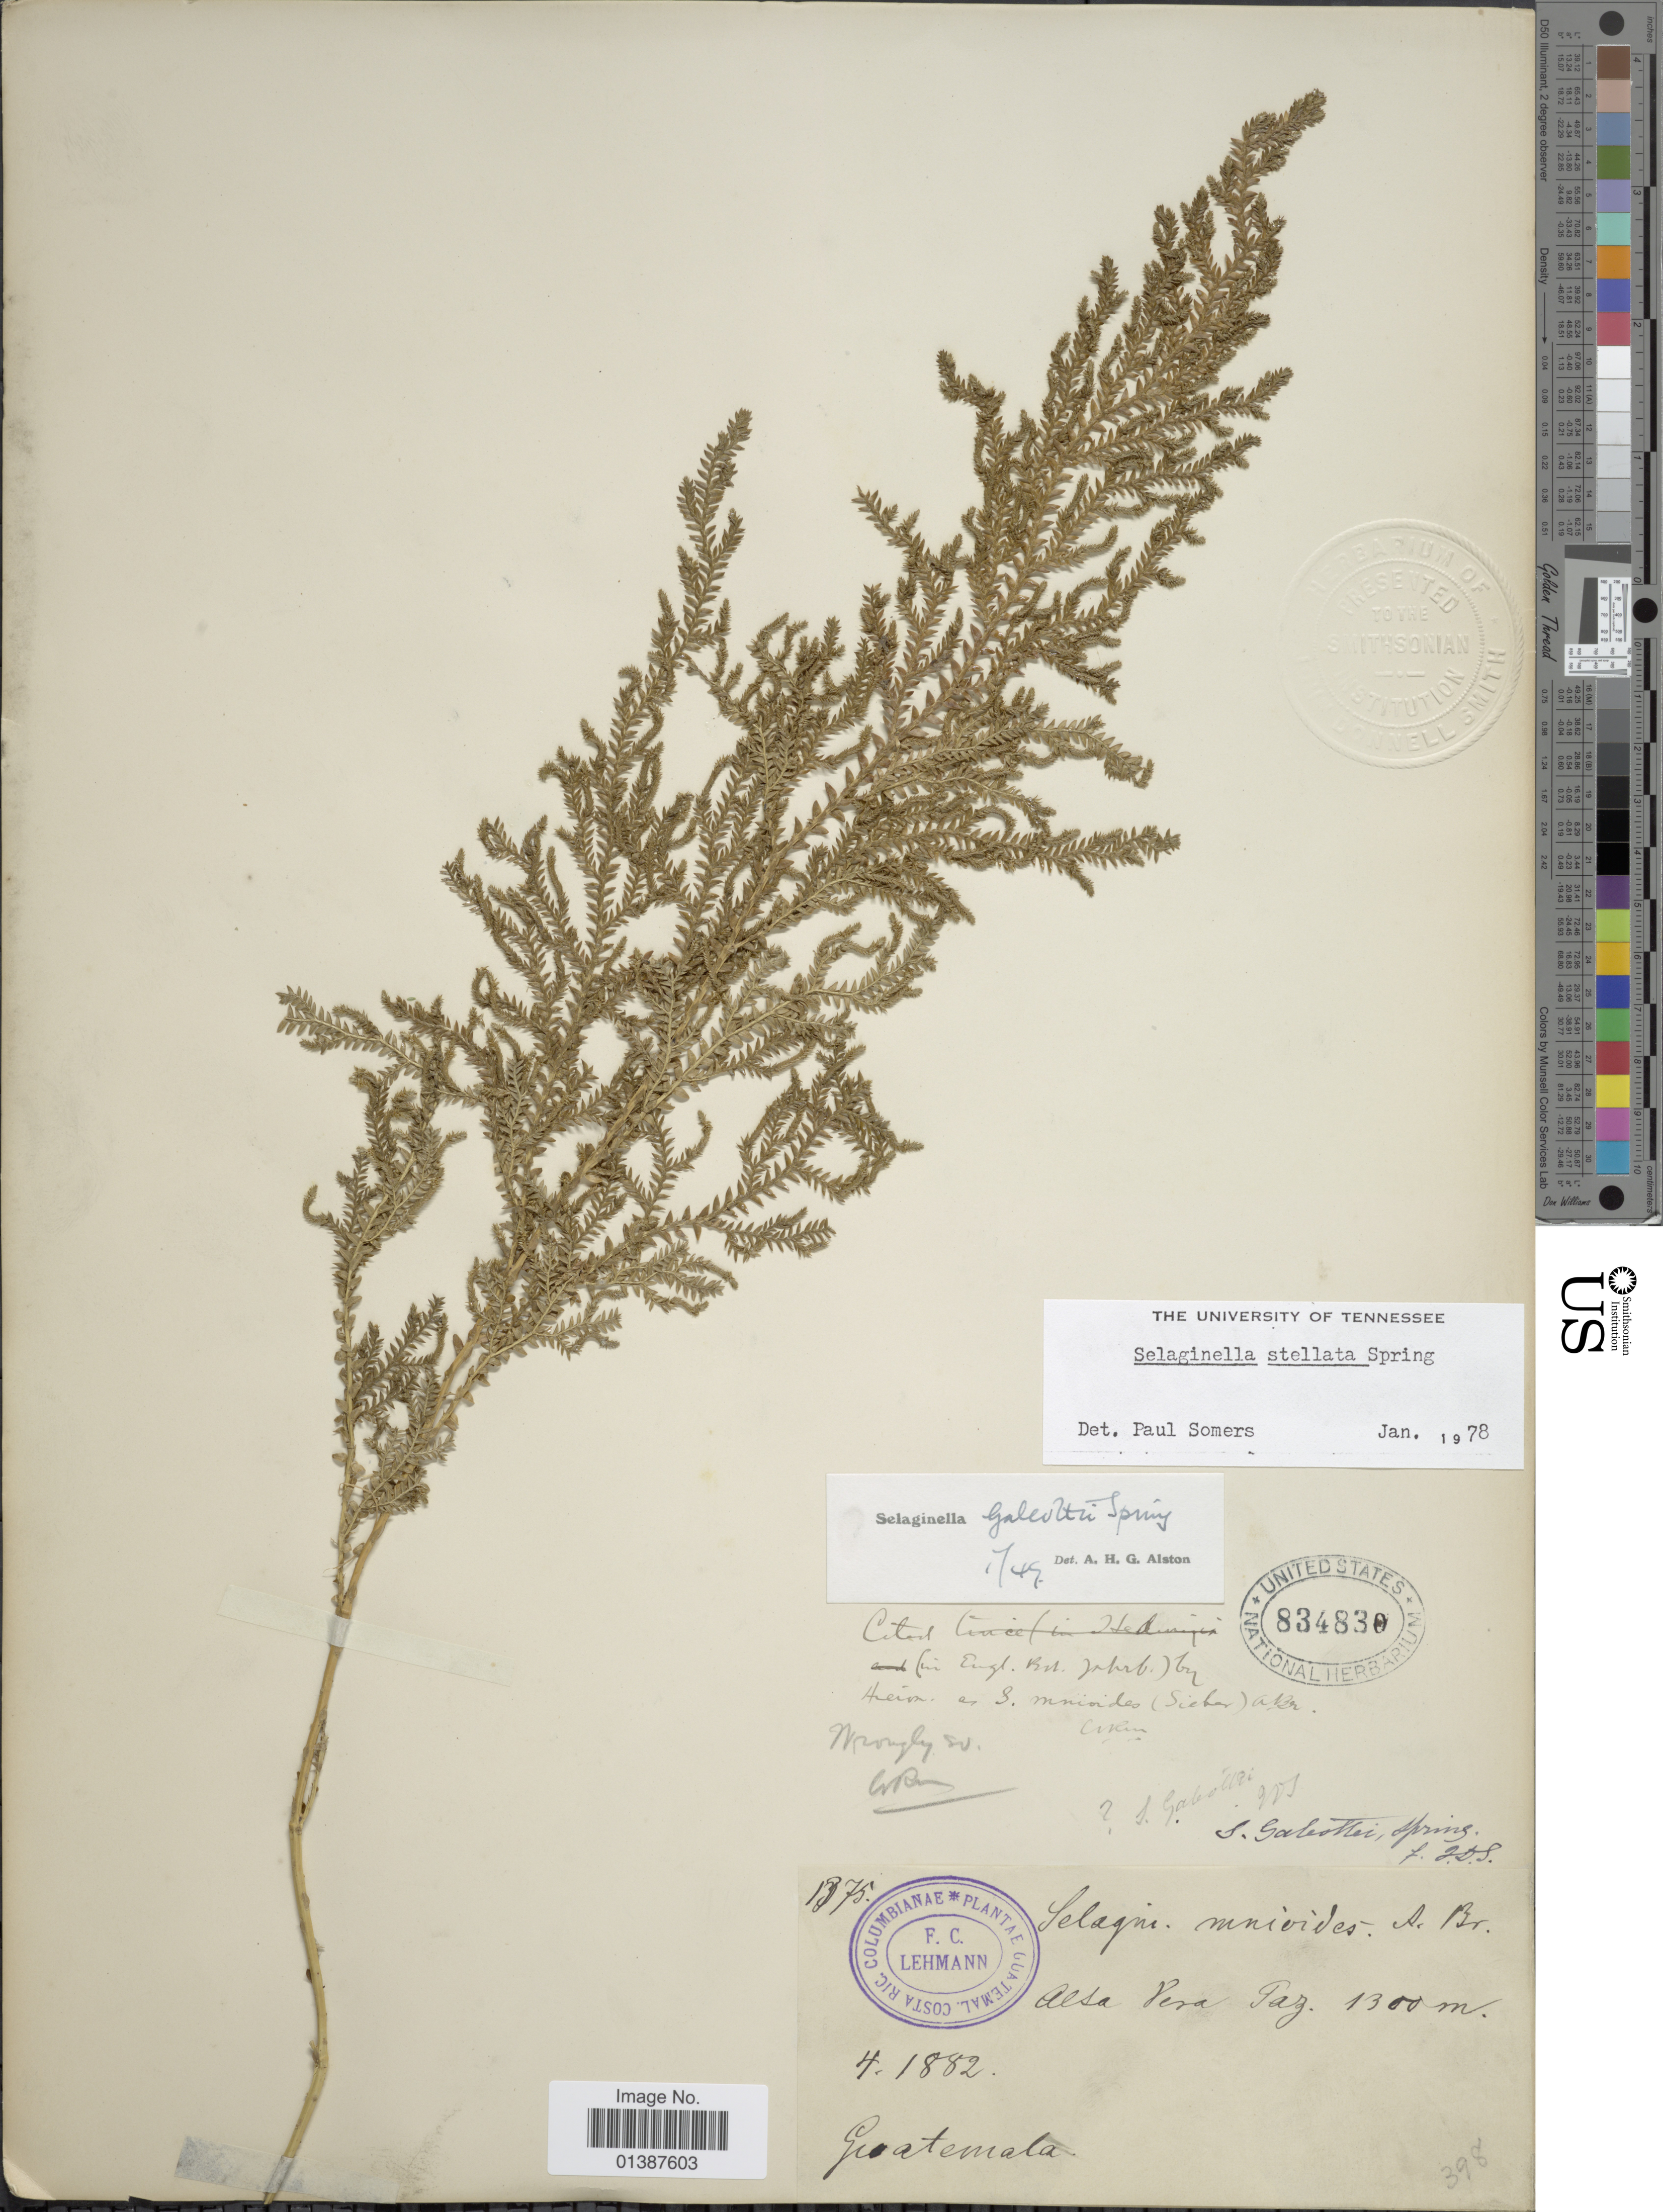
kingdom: Plantae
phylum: Tracheophyta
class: Lycopodiopsida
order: Selaginellales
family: Selaginellaceae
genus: Selaginella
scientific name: Selaginella galeottii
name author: Spring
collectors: F. C. Lehmann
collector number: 1375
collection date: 1882-04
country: Guatemala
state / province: Alta Verapaz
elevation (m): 1300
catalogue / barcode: US 834830